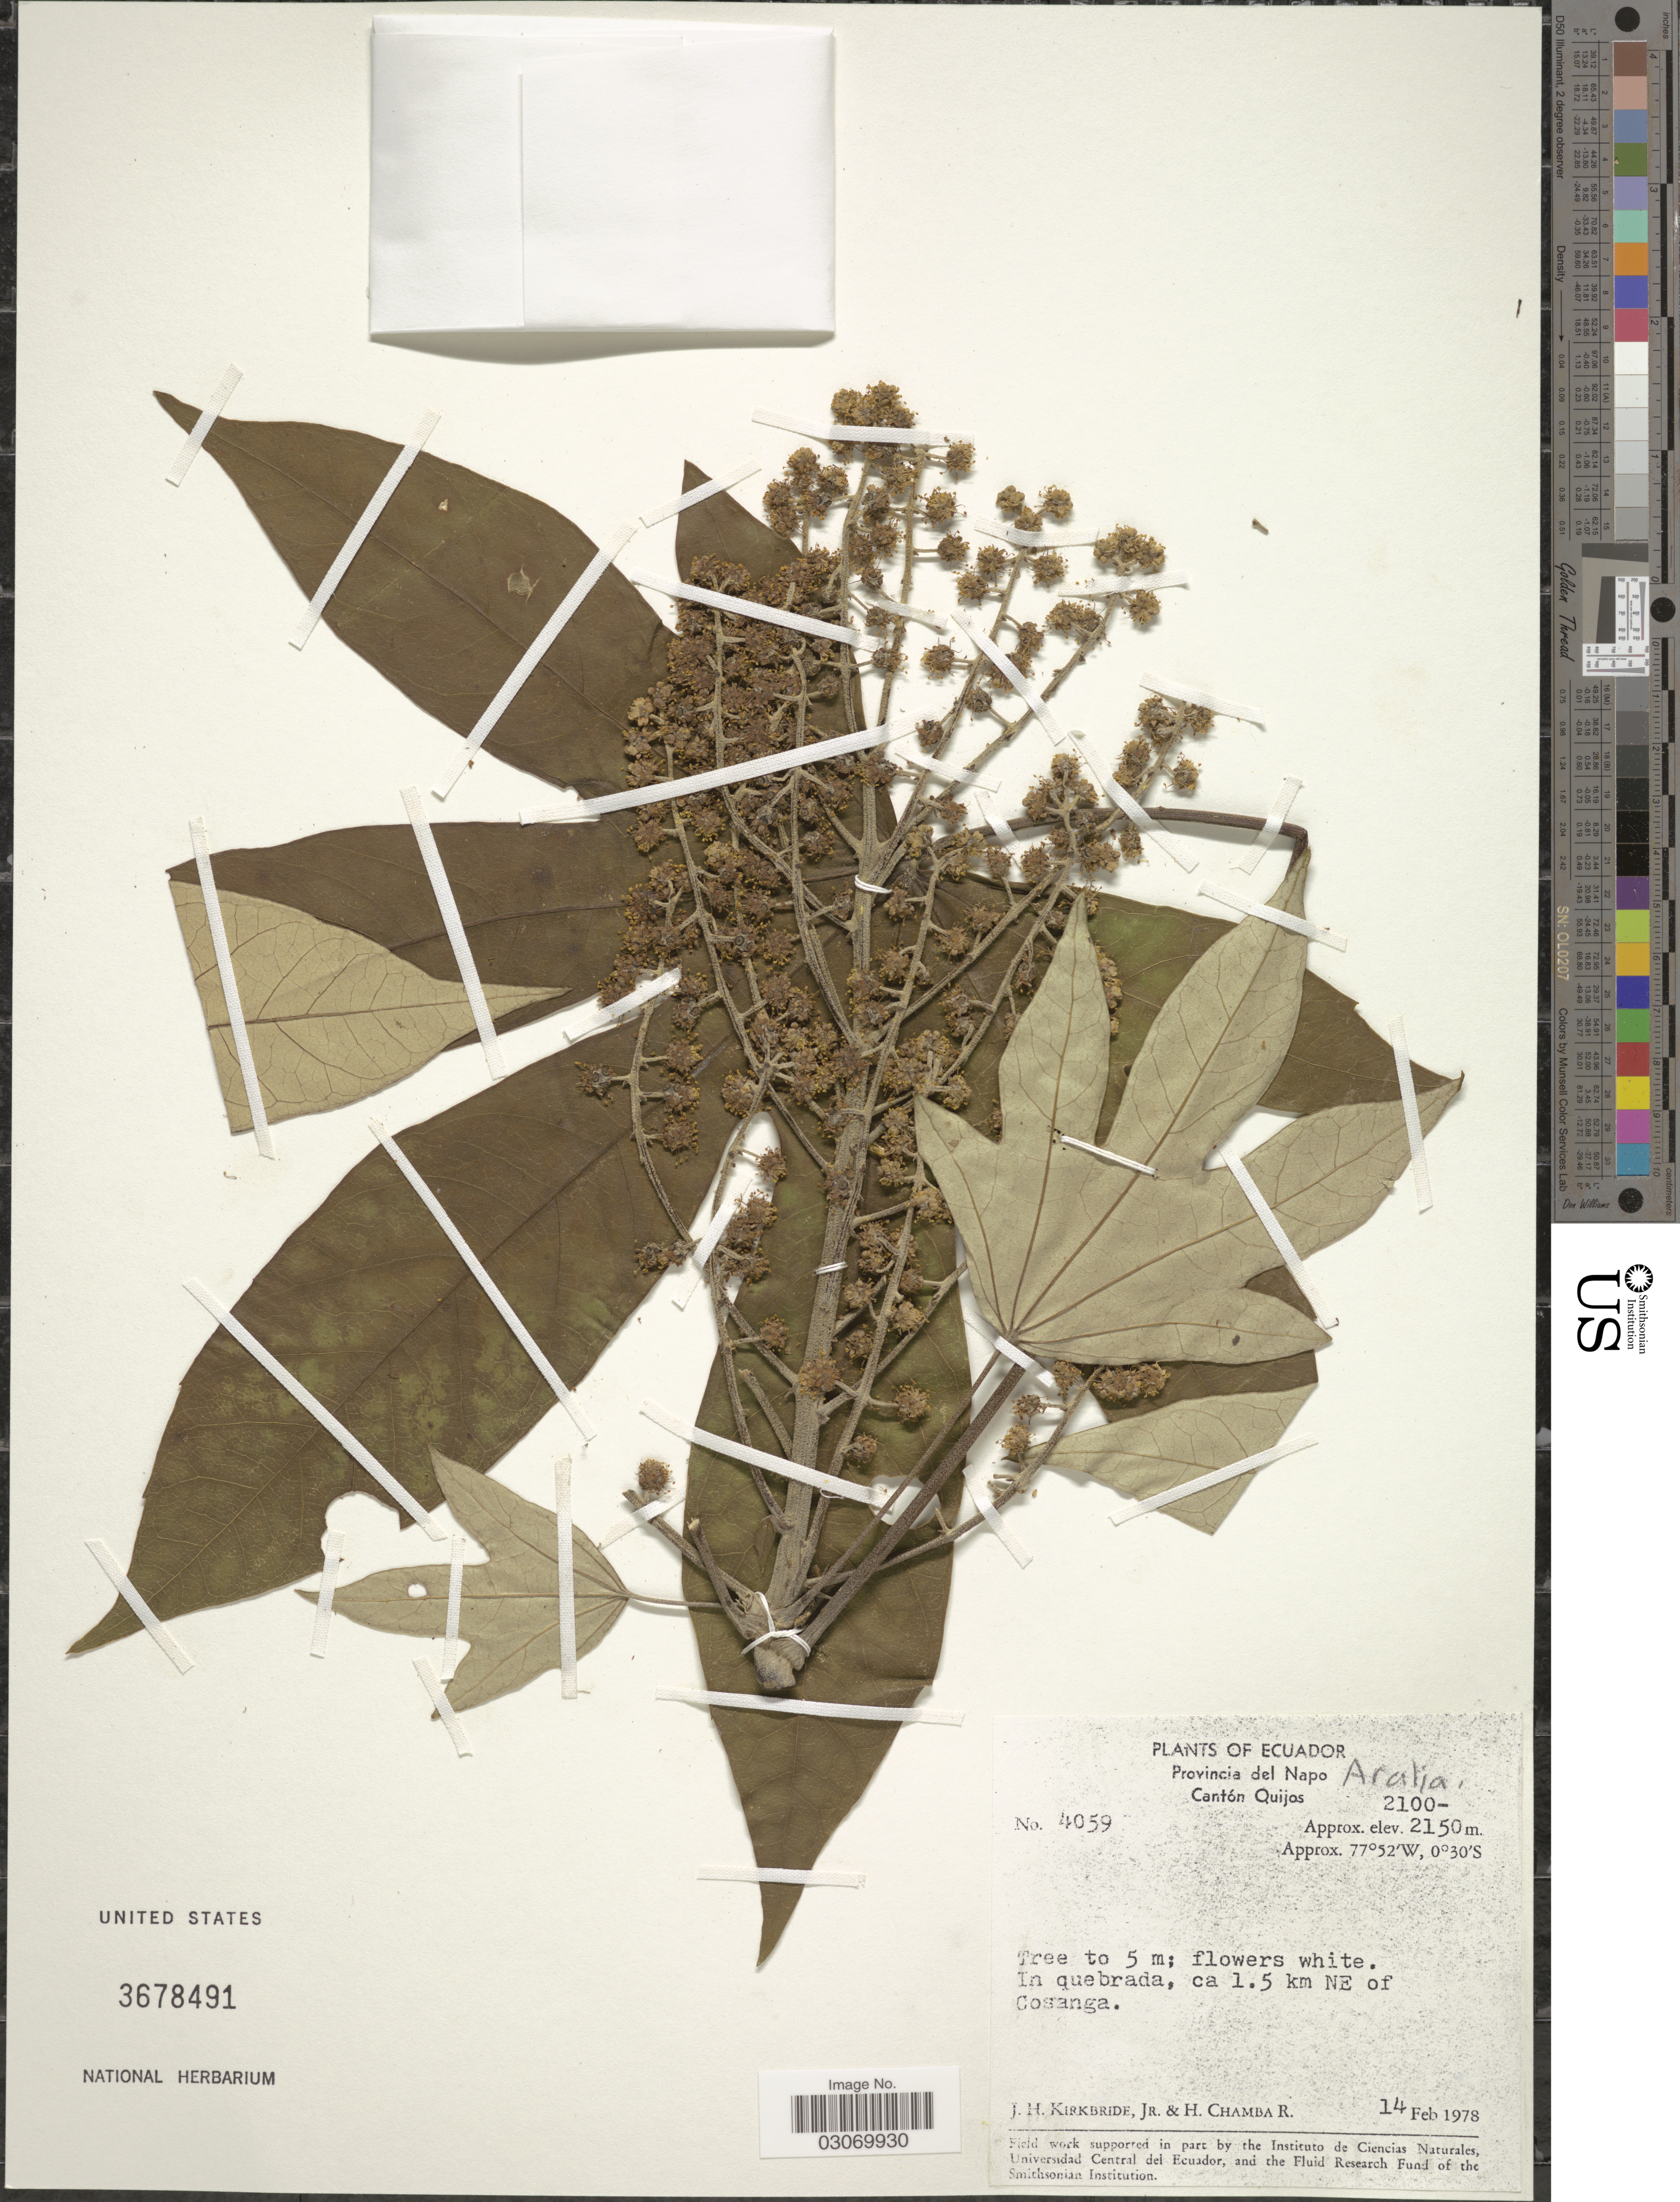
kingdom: Plantae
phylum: Tracheophyta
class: Magnoliopsida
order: Apiales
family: Araliaceae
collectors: J. H. Kirkbride & H. Chamba R.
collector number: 4059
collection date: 1978-02-14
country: Ecuador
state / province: Napo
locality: Provincia del Napo, Cantón Quijos, In quebrada, ca. 1.5 km NE of Cosanga.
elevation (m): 2150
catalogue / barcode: US 3678491